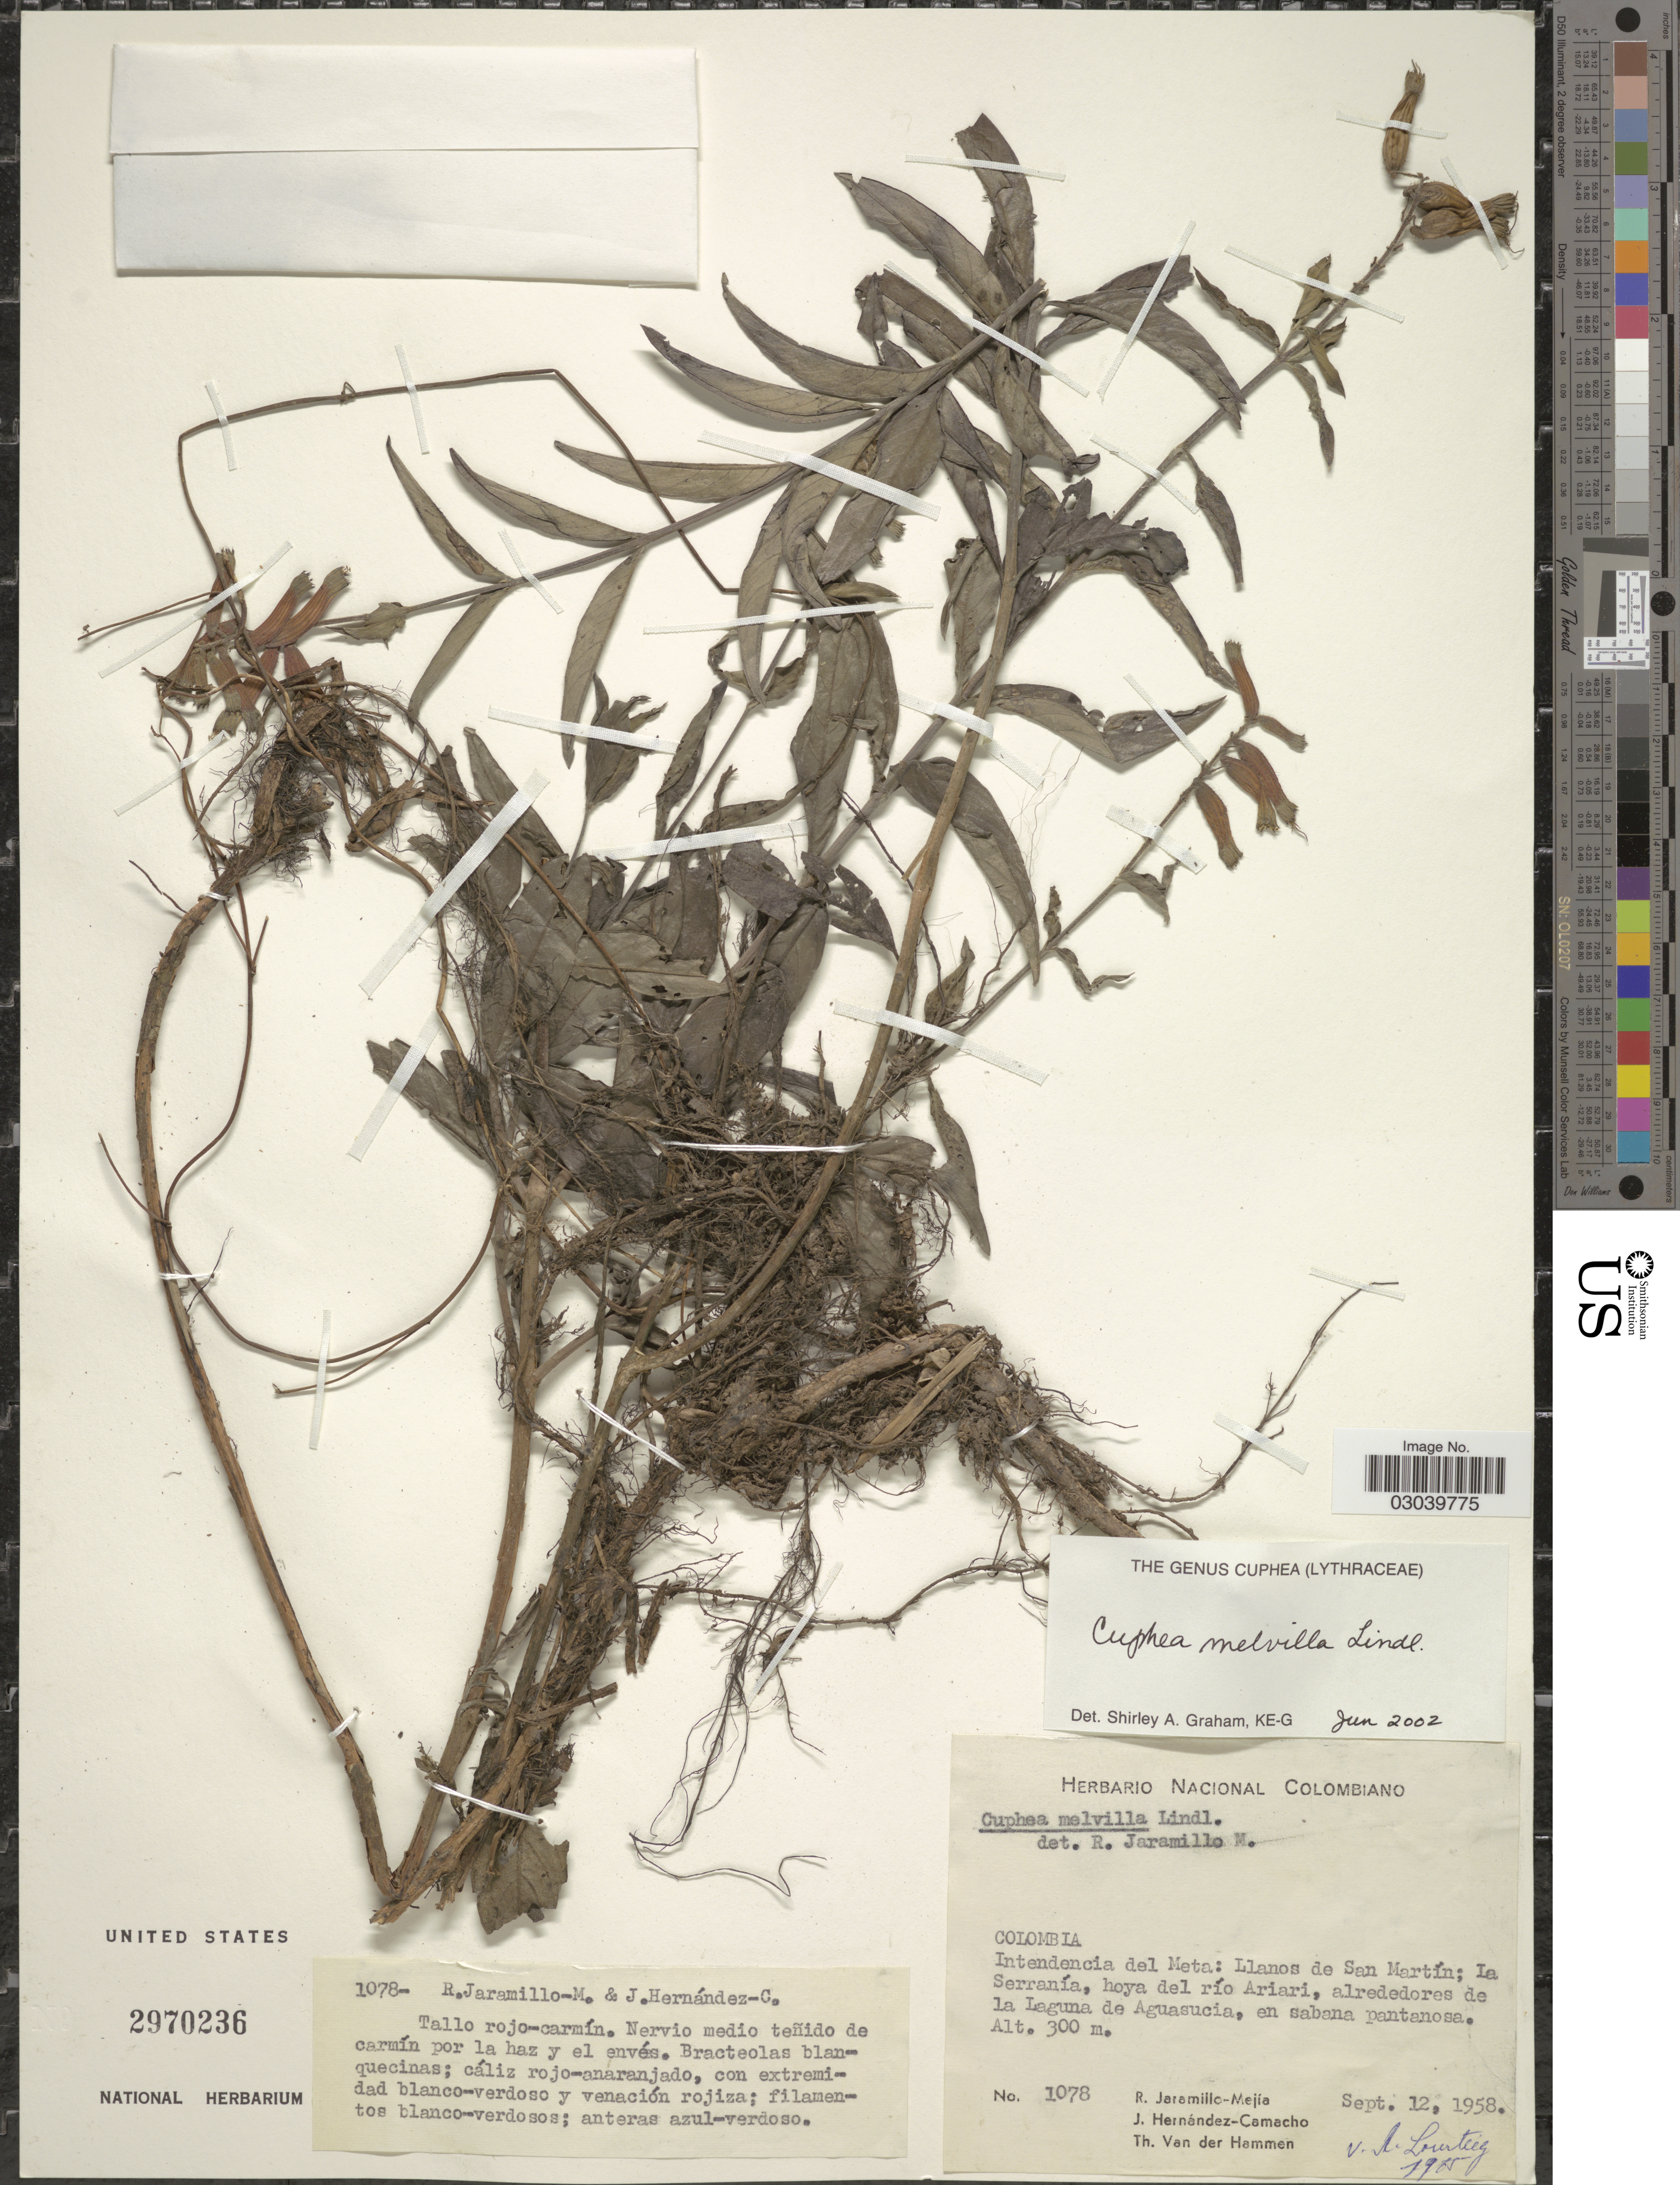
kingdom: Plantae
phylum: Tracheophyta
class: Magnoliopsida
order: Myrtales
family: Lythraceae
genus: Cuphea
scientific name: Cuphea melvilla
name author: Lindl.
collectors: R. Jaramillo M., J. Hernandez Camacho & T. Hammen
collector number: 1078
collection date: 1958-09-12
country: Colombia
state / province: Meta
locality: Intendencia del Meta: Llanos de San Martín; La Serranía, hoya del río Ariari, alrededores de la Laguna de Aguasucia, en sabana pantanosa.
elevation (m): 300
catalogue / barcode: US 2970236